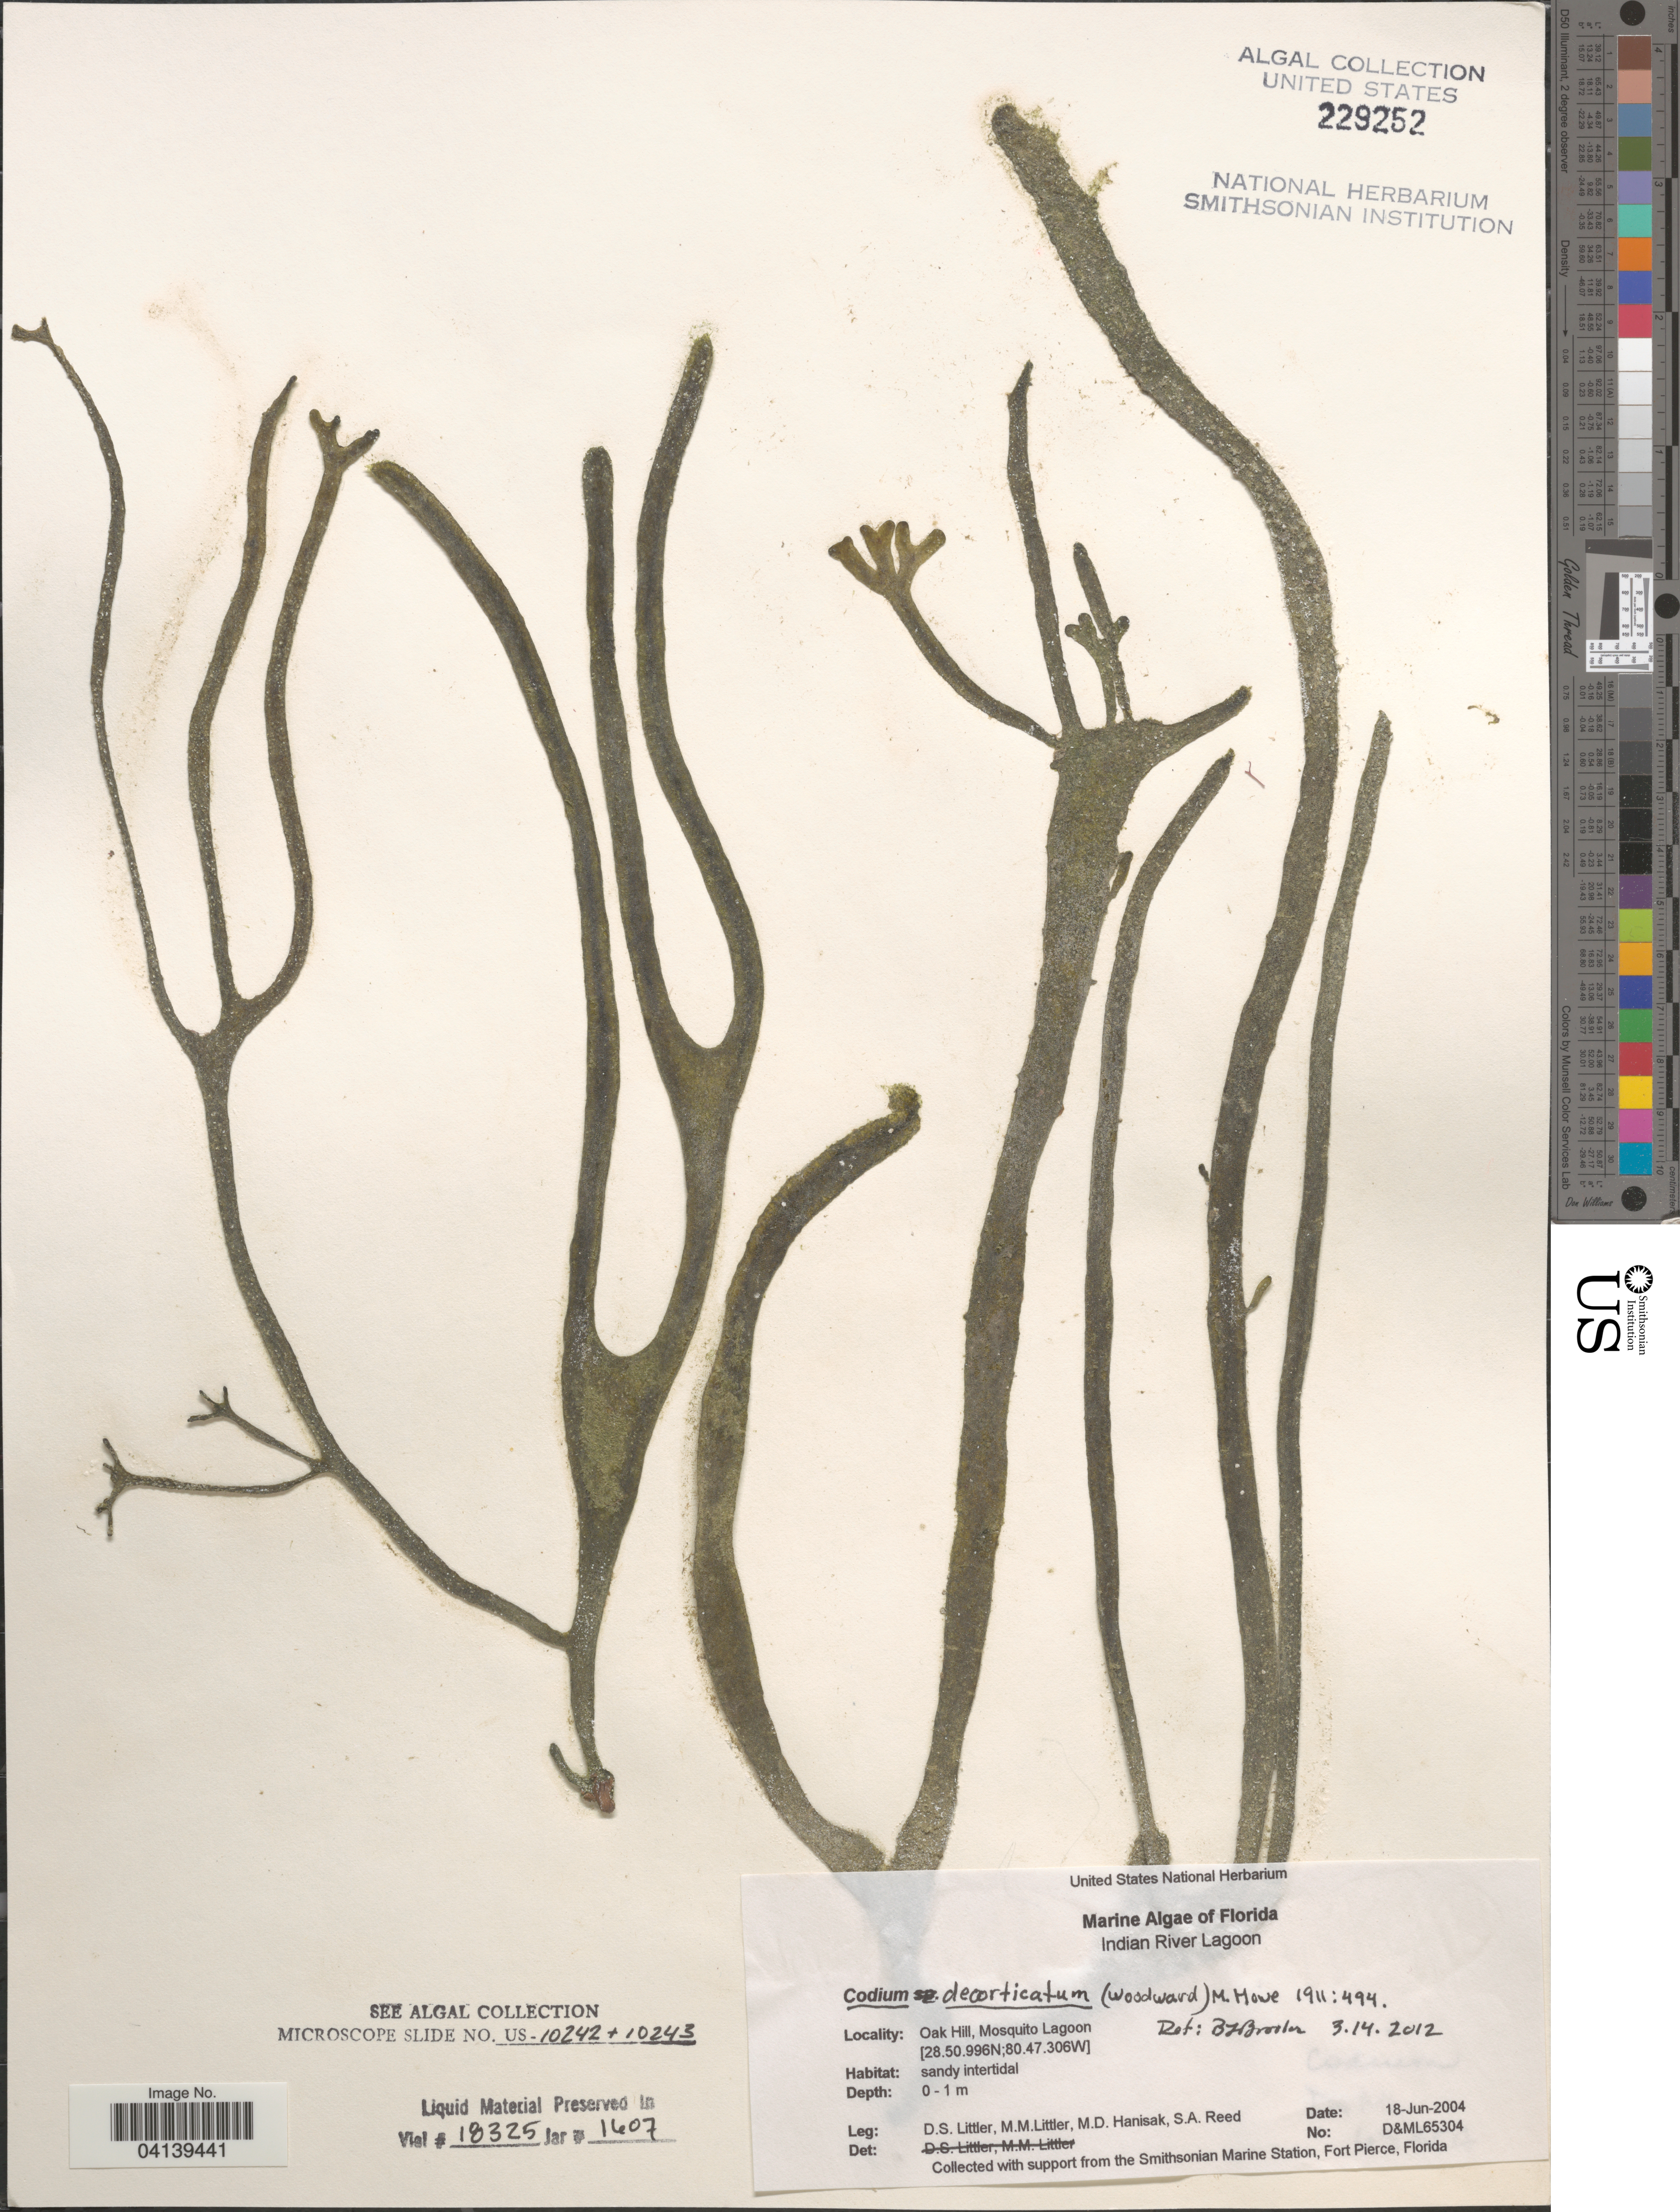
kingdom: Plantae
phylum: Chlorophyta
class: Ulvophyceae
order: Bryopsidales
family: Codiaceae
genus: Codium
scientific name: Codium decorticatum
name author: (Woodw.) M. Howe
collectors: D. S. Littler, M. Hanisak & S. Reed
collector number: D&ML65304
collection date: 2004-06-18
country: United States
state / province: Florida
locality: Indian River Lagoon. Oak Hill, Mosquito Lagoon.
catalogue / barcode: US 229252